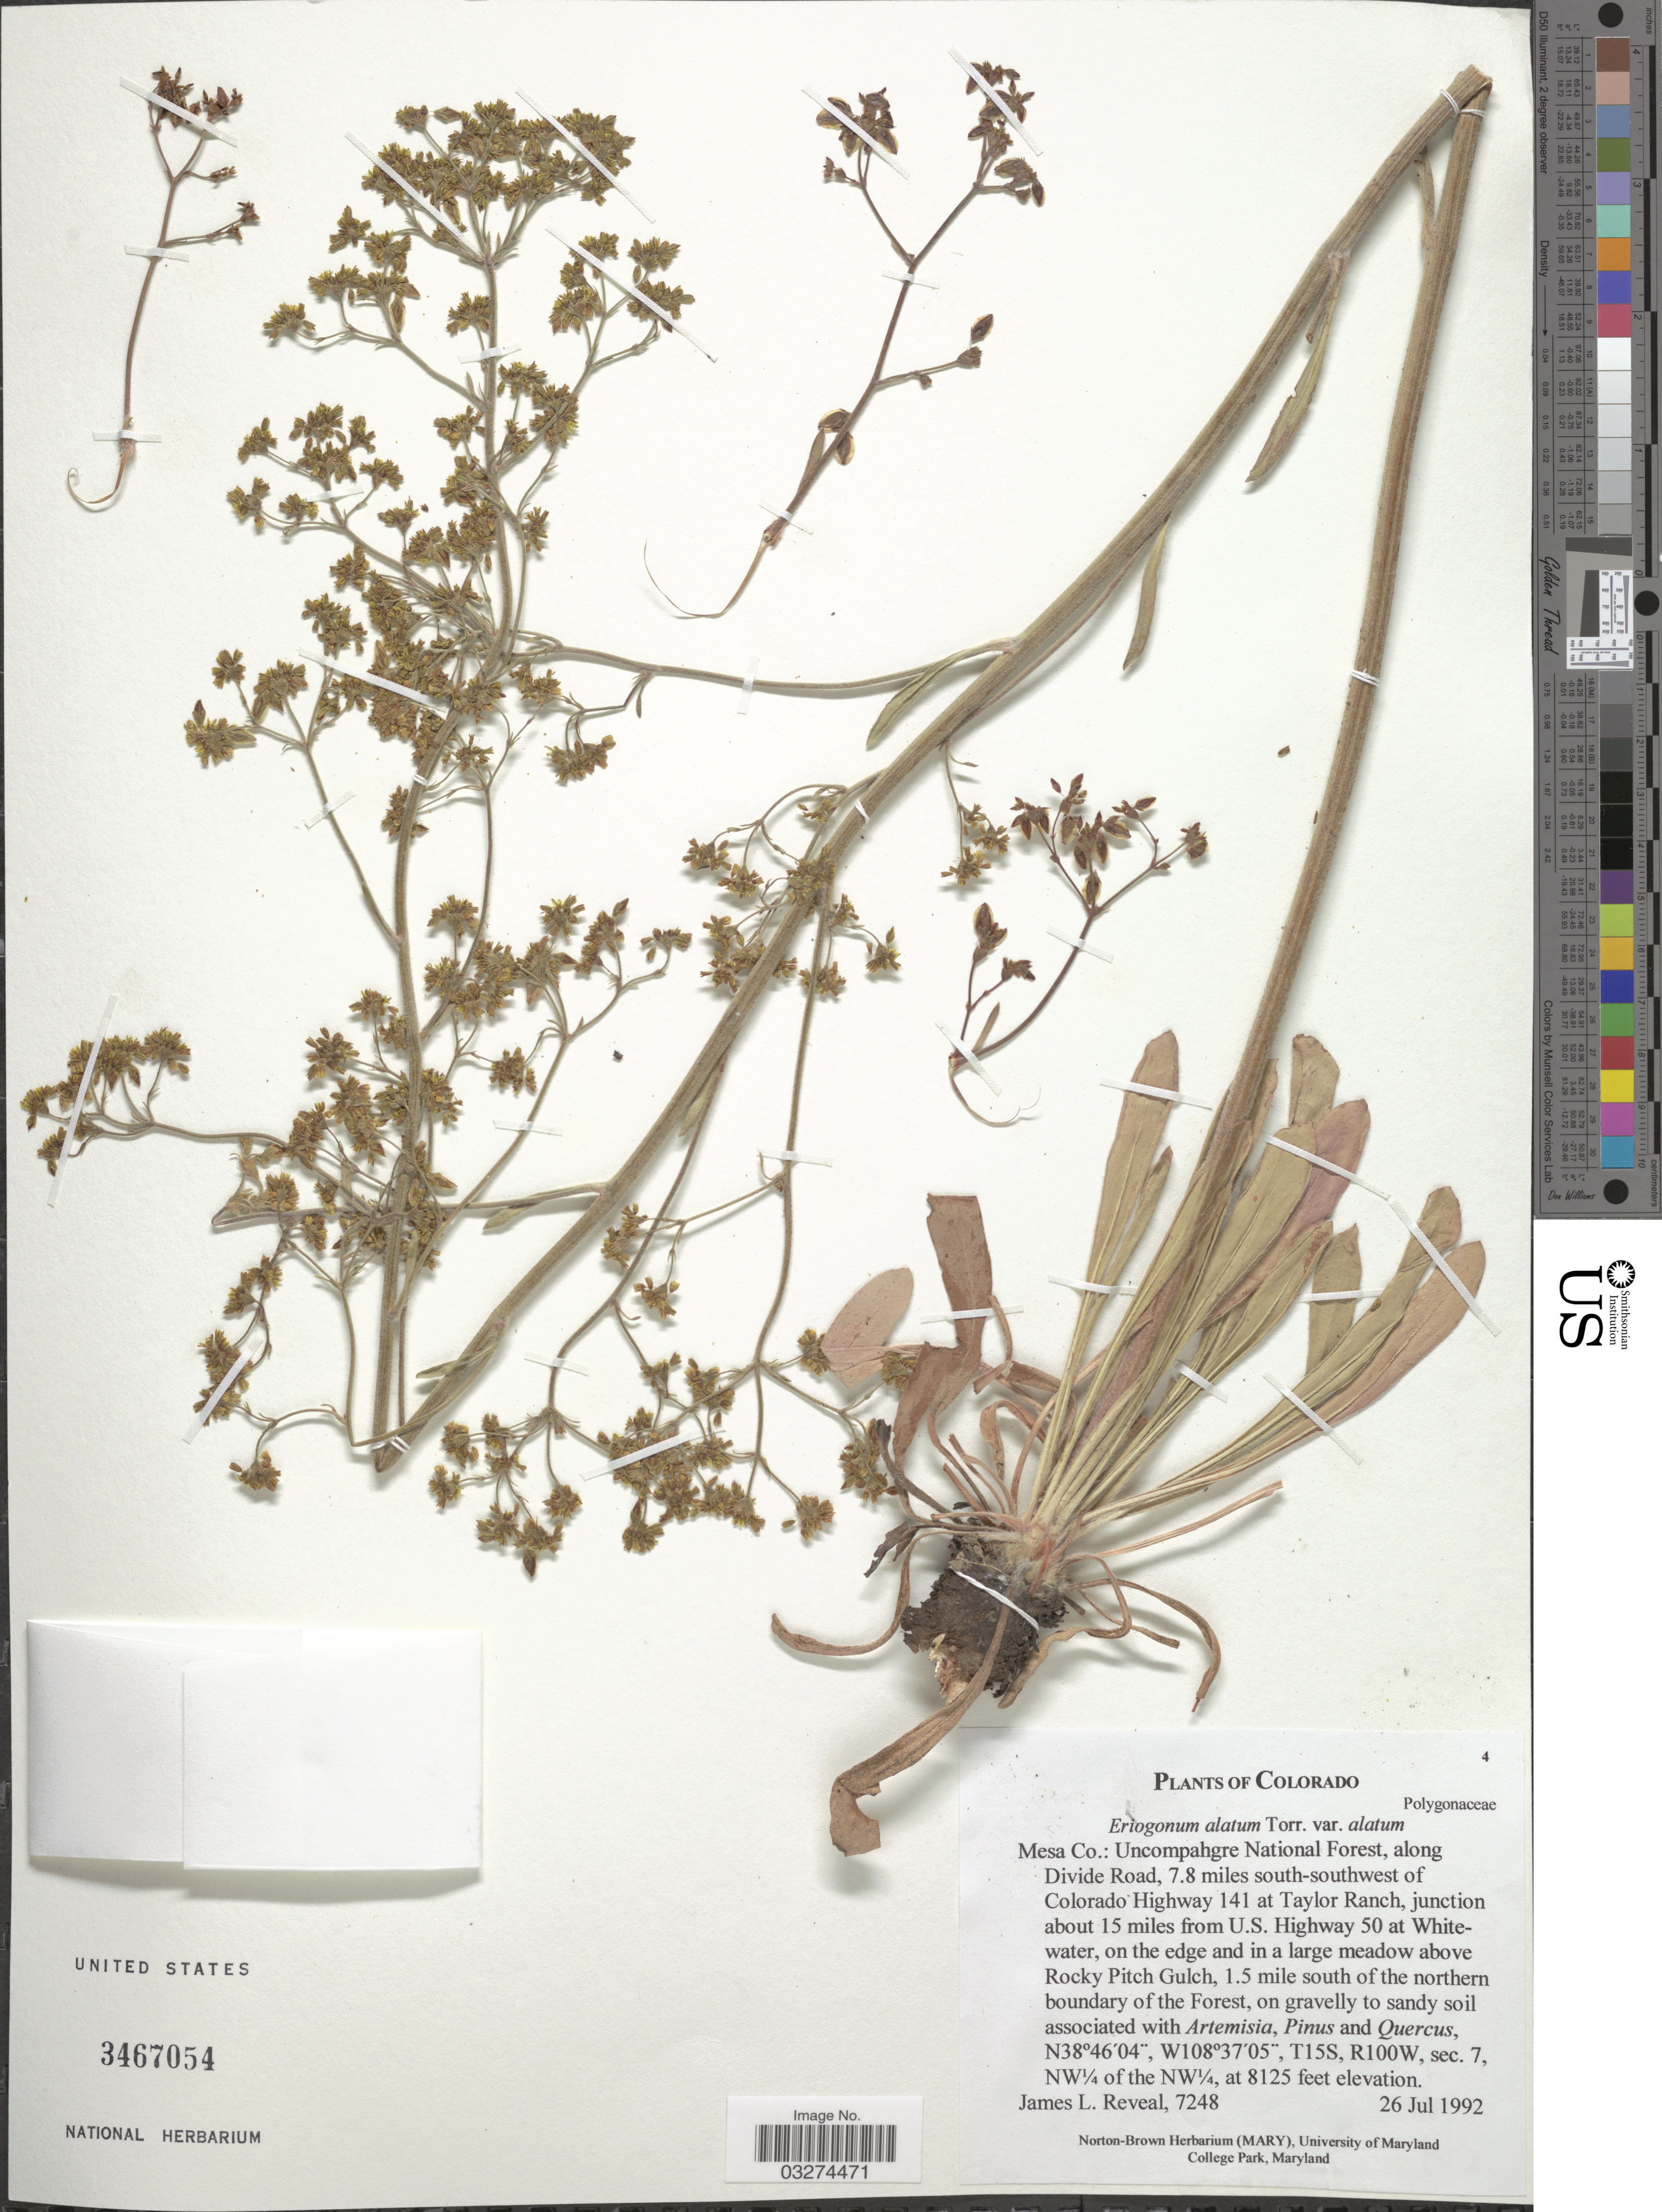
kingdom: Plantae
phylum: Tracheophyta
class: Magnoliopsida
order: Caryophyllales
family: Polygonaceae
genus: Eriogonum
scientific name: Eriogonum alatum var. alatum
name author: Torr.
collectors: J. L. Reveal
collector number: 7248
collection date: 1992-07-26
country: United States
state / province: Colorado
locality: Mesa Co.: Uncompahgre National Forest, along Divide Road, 7.8 miles south-southwest of Colorado Highway 141 at Taylor Ranch, junction about 15 miles from U.S. Highway 50 at Whitewater, on the edge and in a large meadow above Rocky Pitch Gulch, 1.5 mile south of the northern boundary of the Forest, T15S, R100W, sec. 7, NW¼ of the NW¼.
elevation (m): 2476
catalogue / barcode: US 3467054